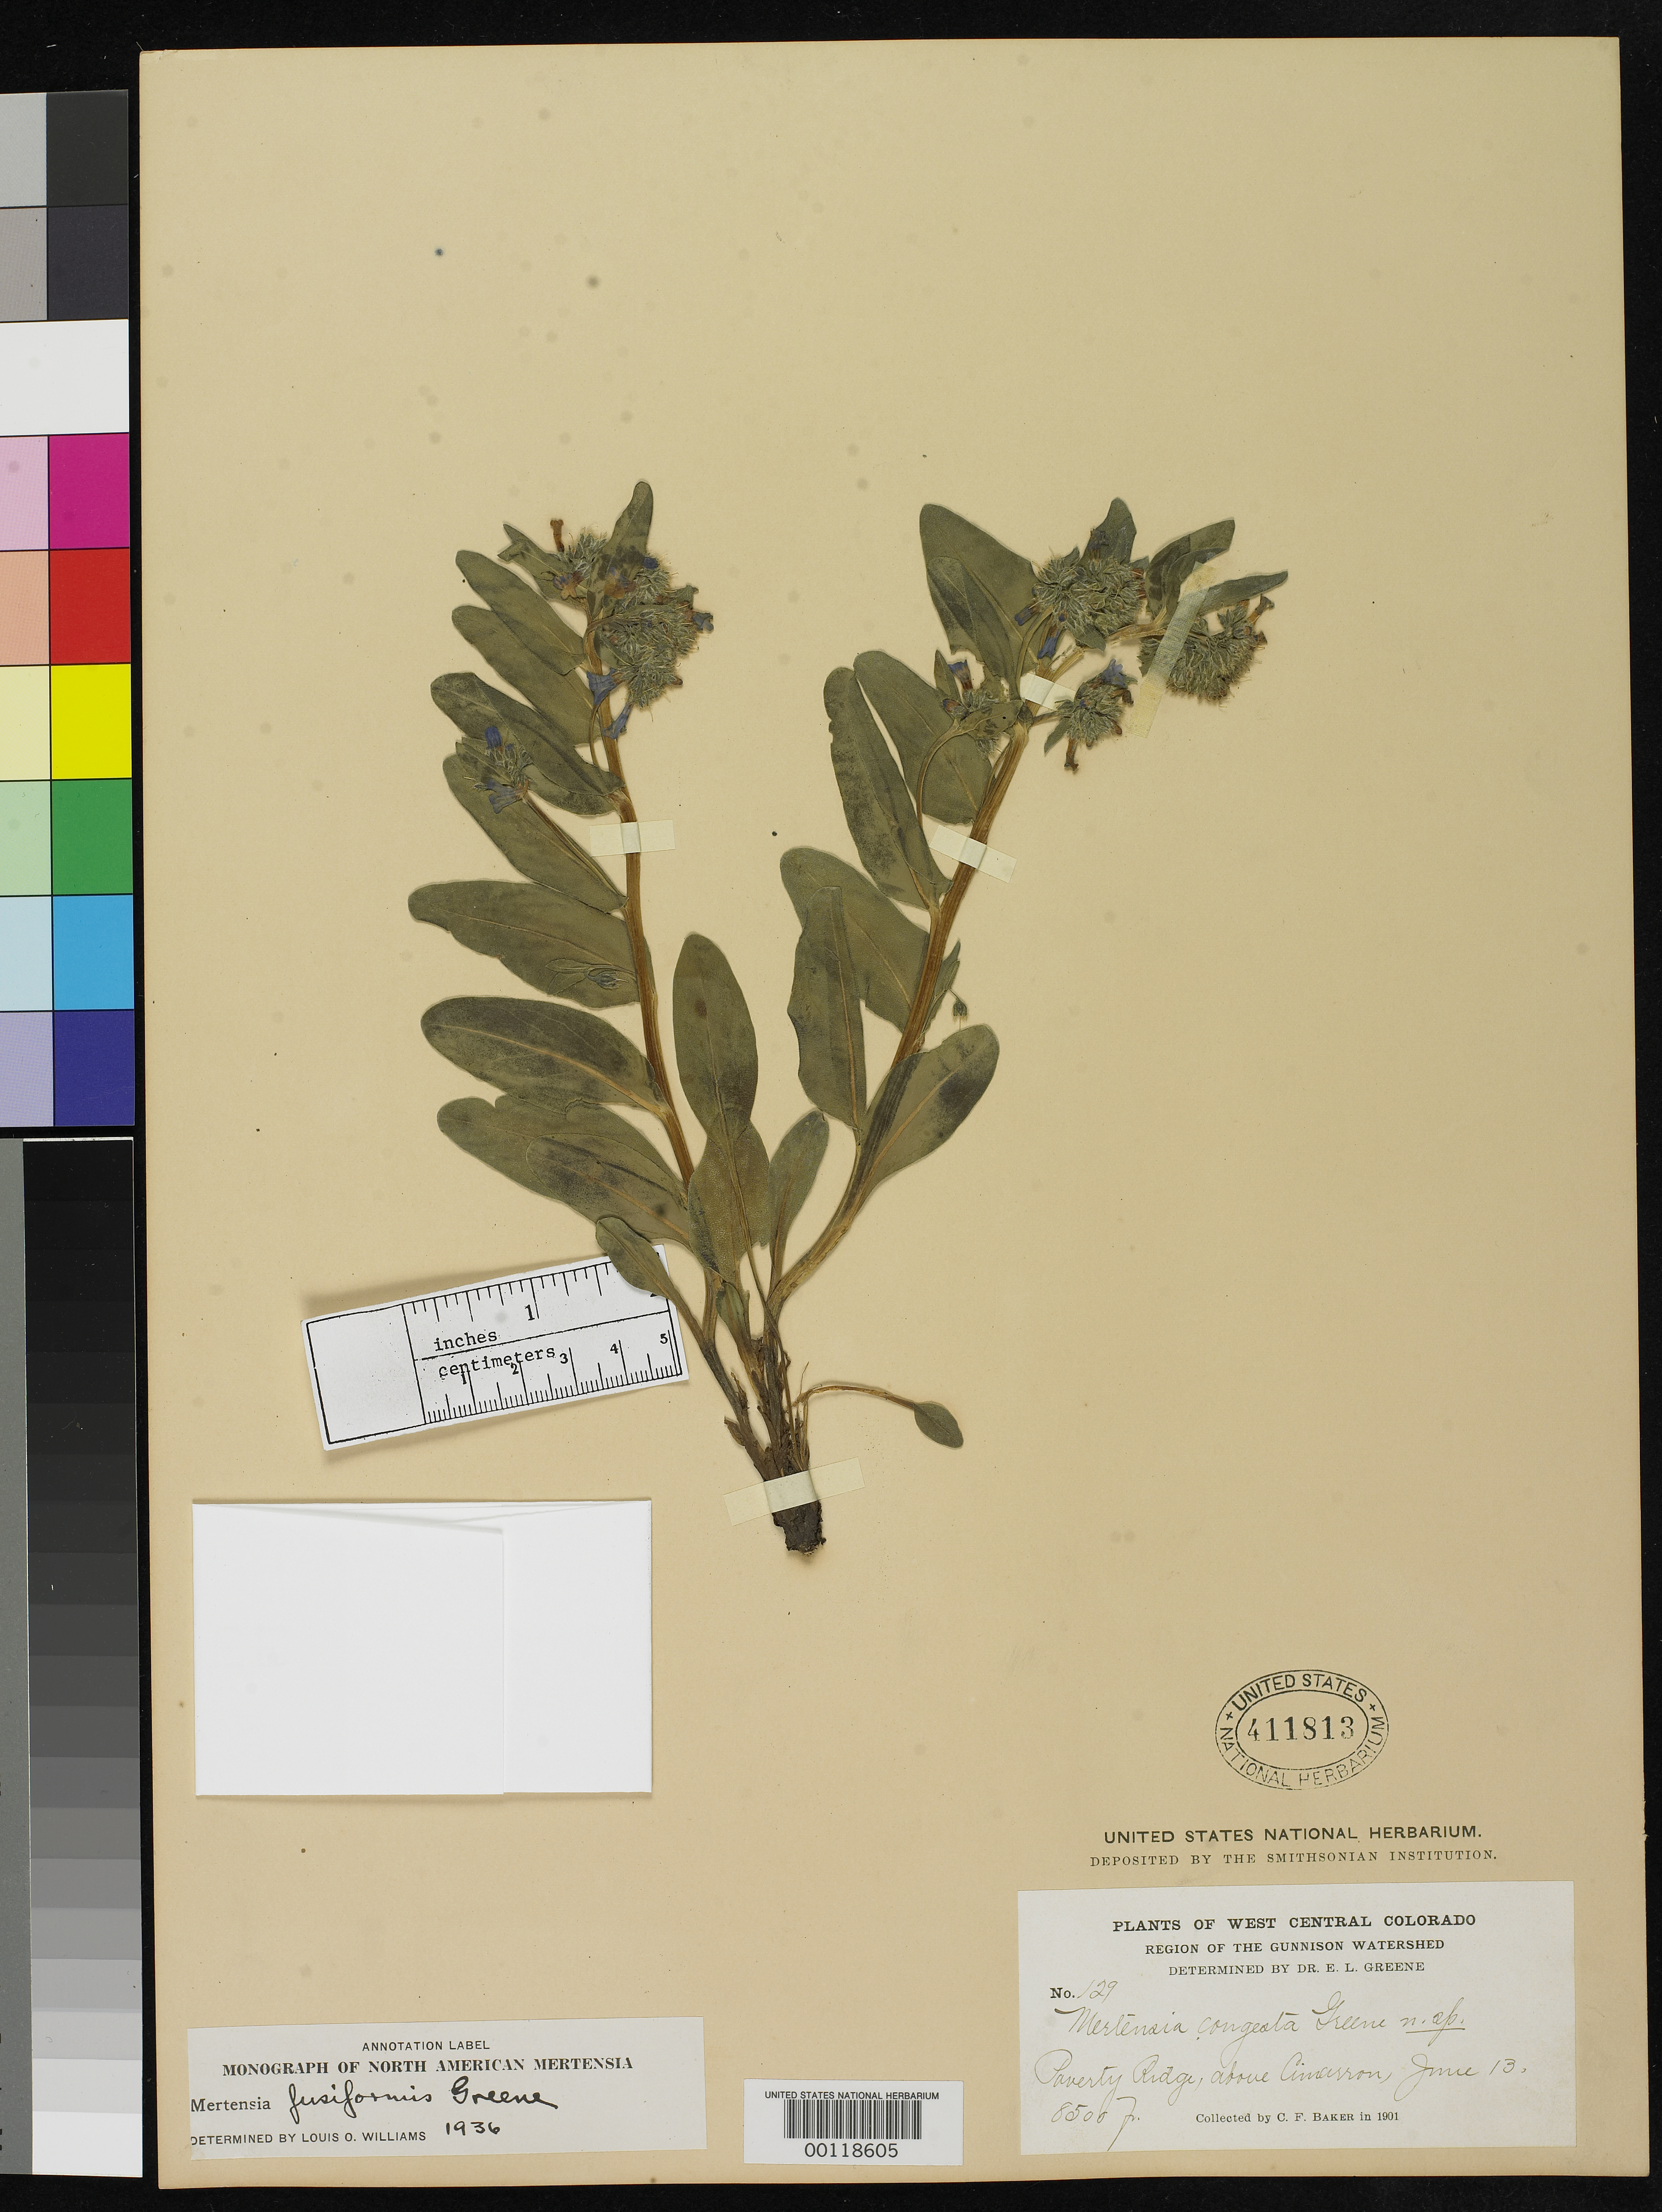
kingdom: Plantae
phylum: Tracheophyta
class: Magnoliopsida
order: Boraginales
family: Boraginaceae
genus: Mertensia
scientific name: Mertensia congesta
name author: Greene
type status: Isosyntype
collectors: C. F. Baker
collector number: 129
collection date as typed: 13 Jun 1901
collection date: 1901-06-13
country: United States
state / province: Colorado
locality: Cimarron, Poverty Ridge.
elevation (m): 2591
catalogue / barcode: US 411813